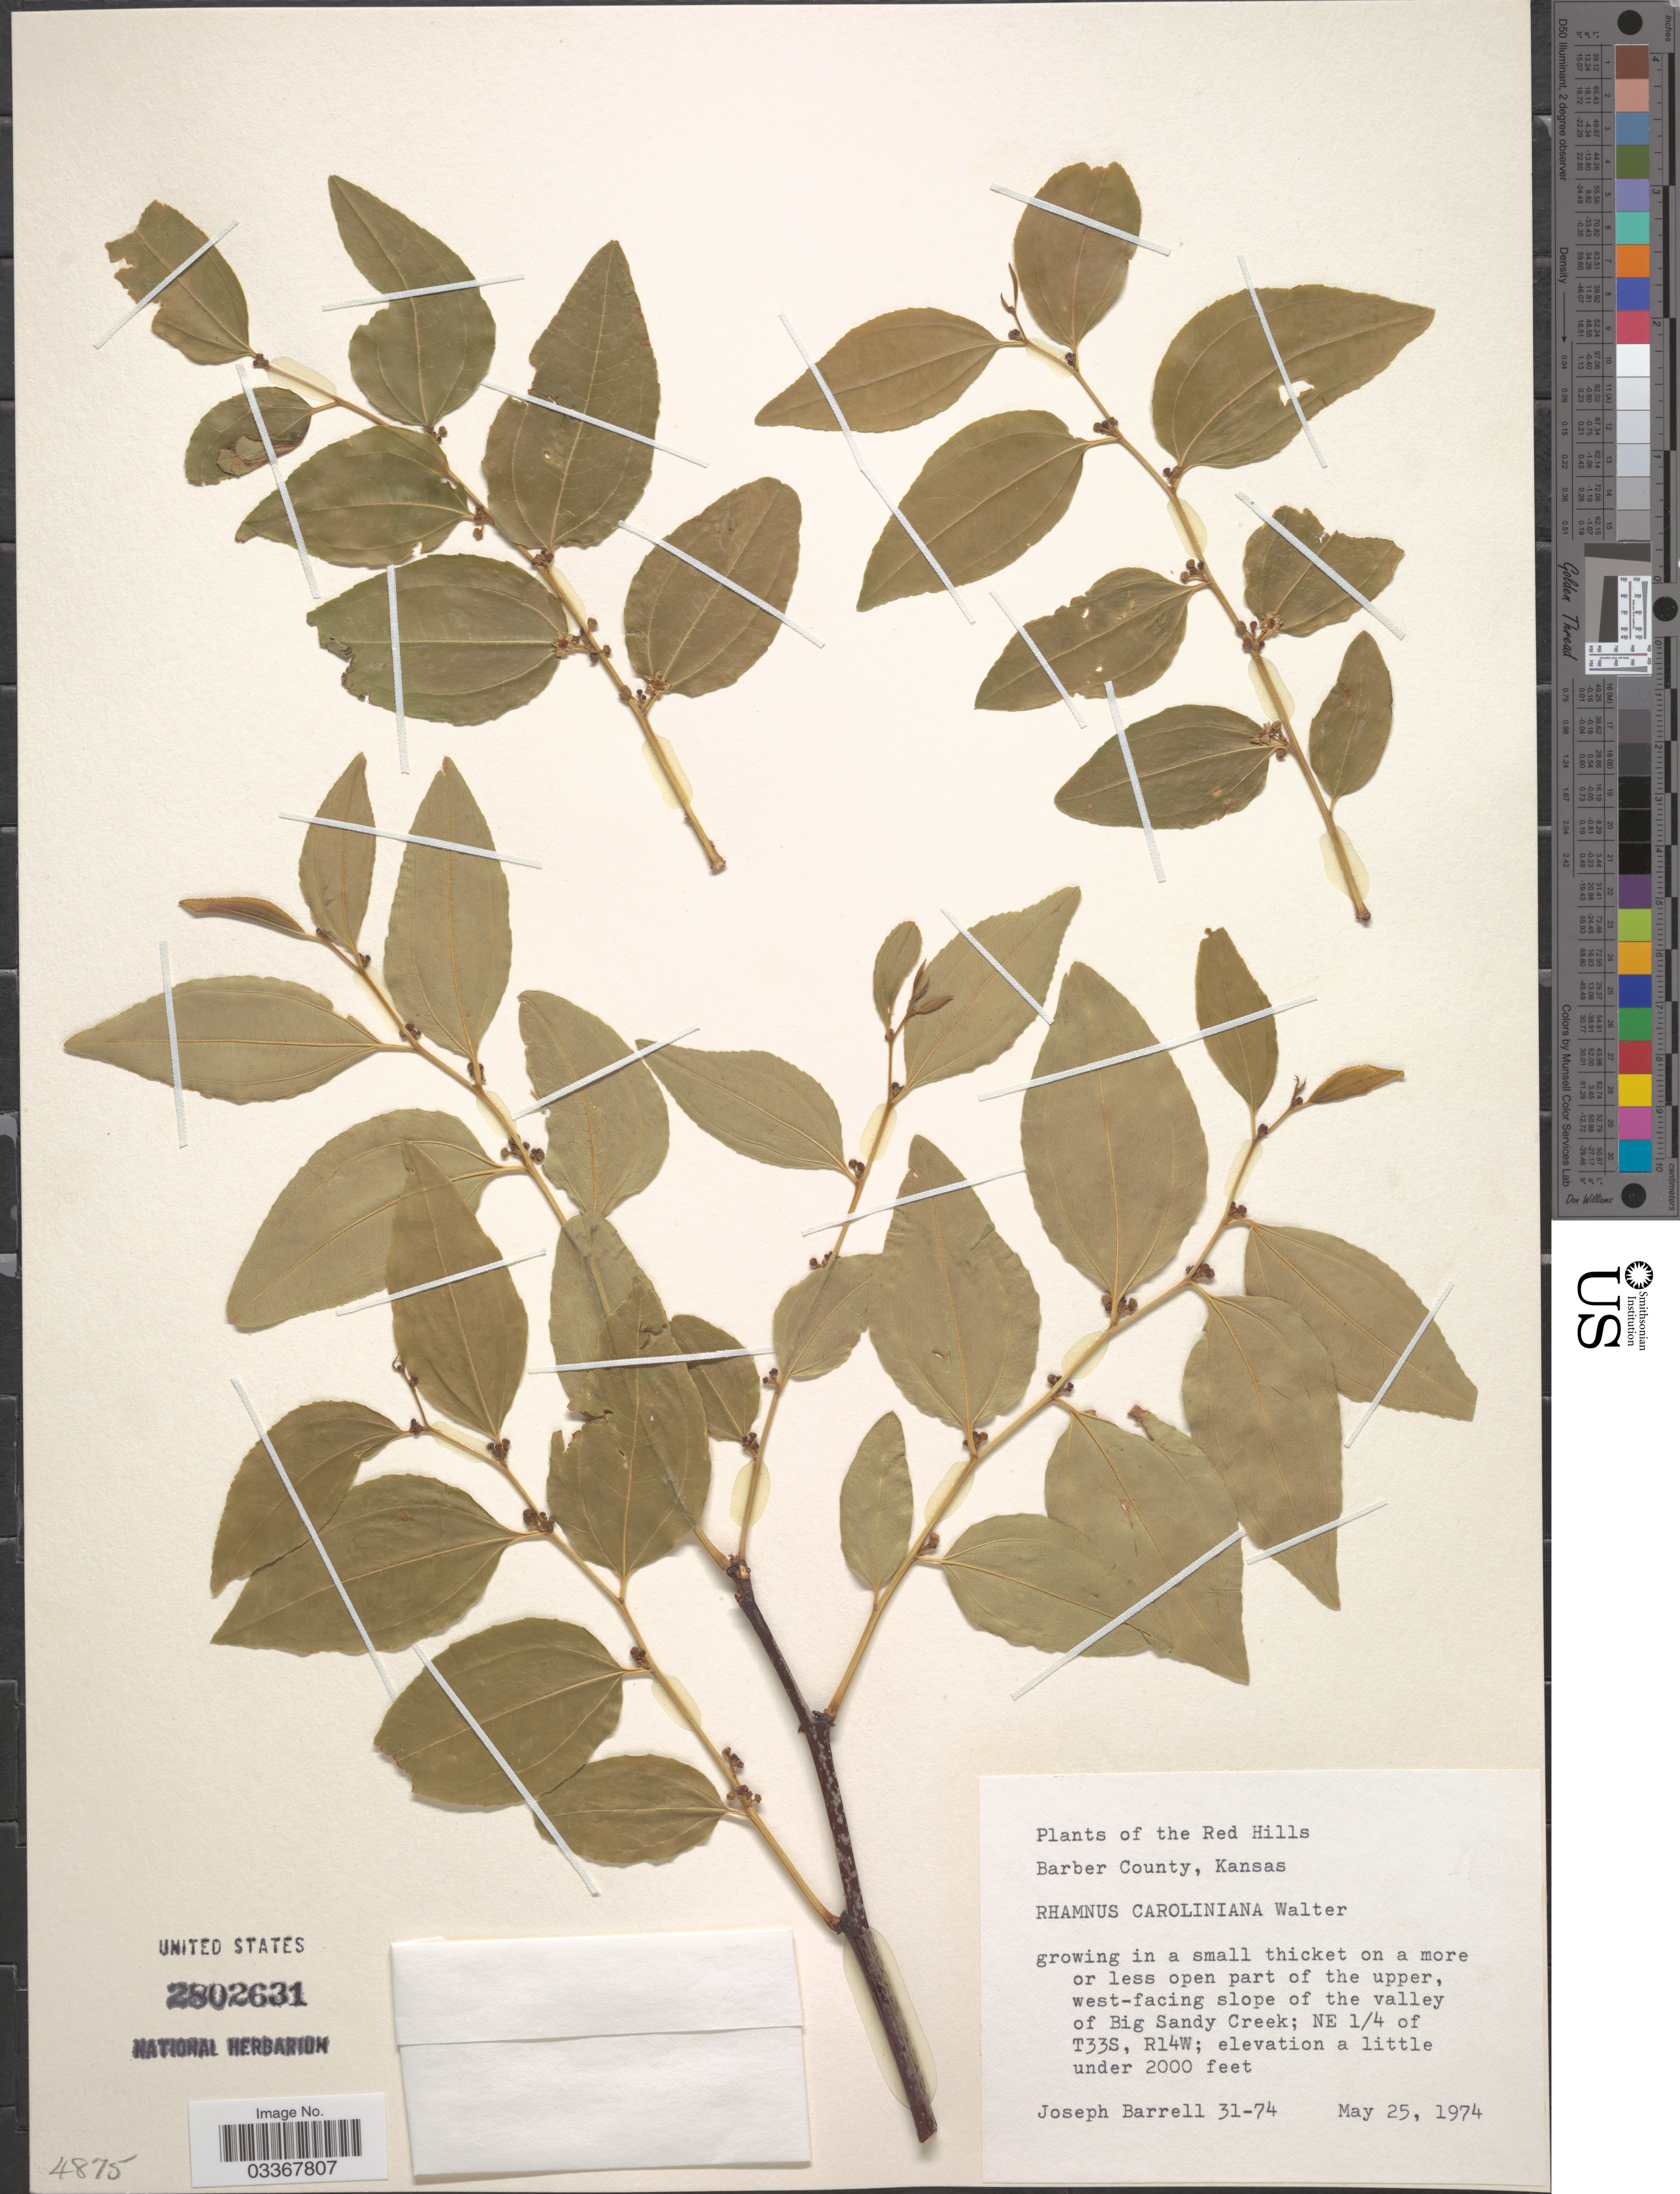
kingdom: Plantae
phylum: Tracheophyta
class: Magnoliopsida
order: Rosales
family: Rhamnaceae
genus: Ziziphus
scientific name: Ziziphus jujuba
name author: Mill.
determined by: Strong, Mark T., (BOT), Smithsonian Institution - National Museum of Natural History (UNITED STATES)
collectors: J. Barrell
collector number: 31-74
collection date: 1974-05-25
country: United States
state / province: Kansas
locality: Red Hills, Barber County, west-facing slope of the valley of Big Sandy Creek; NE 1/4 of T33S, R14W.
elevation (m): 610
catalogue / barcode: US 2802631